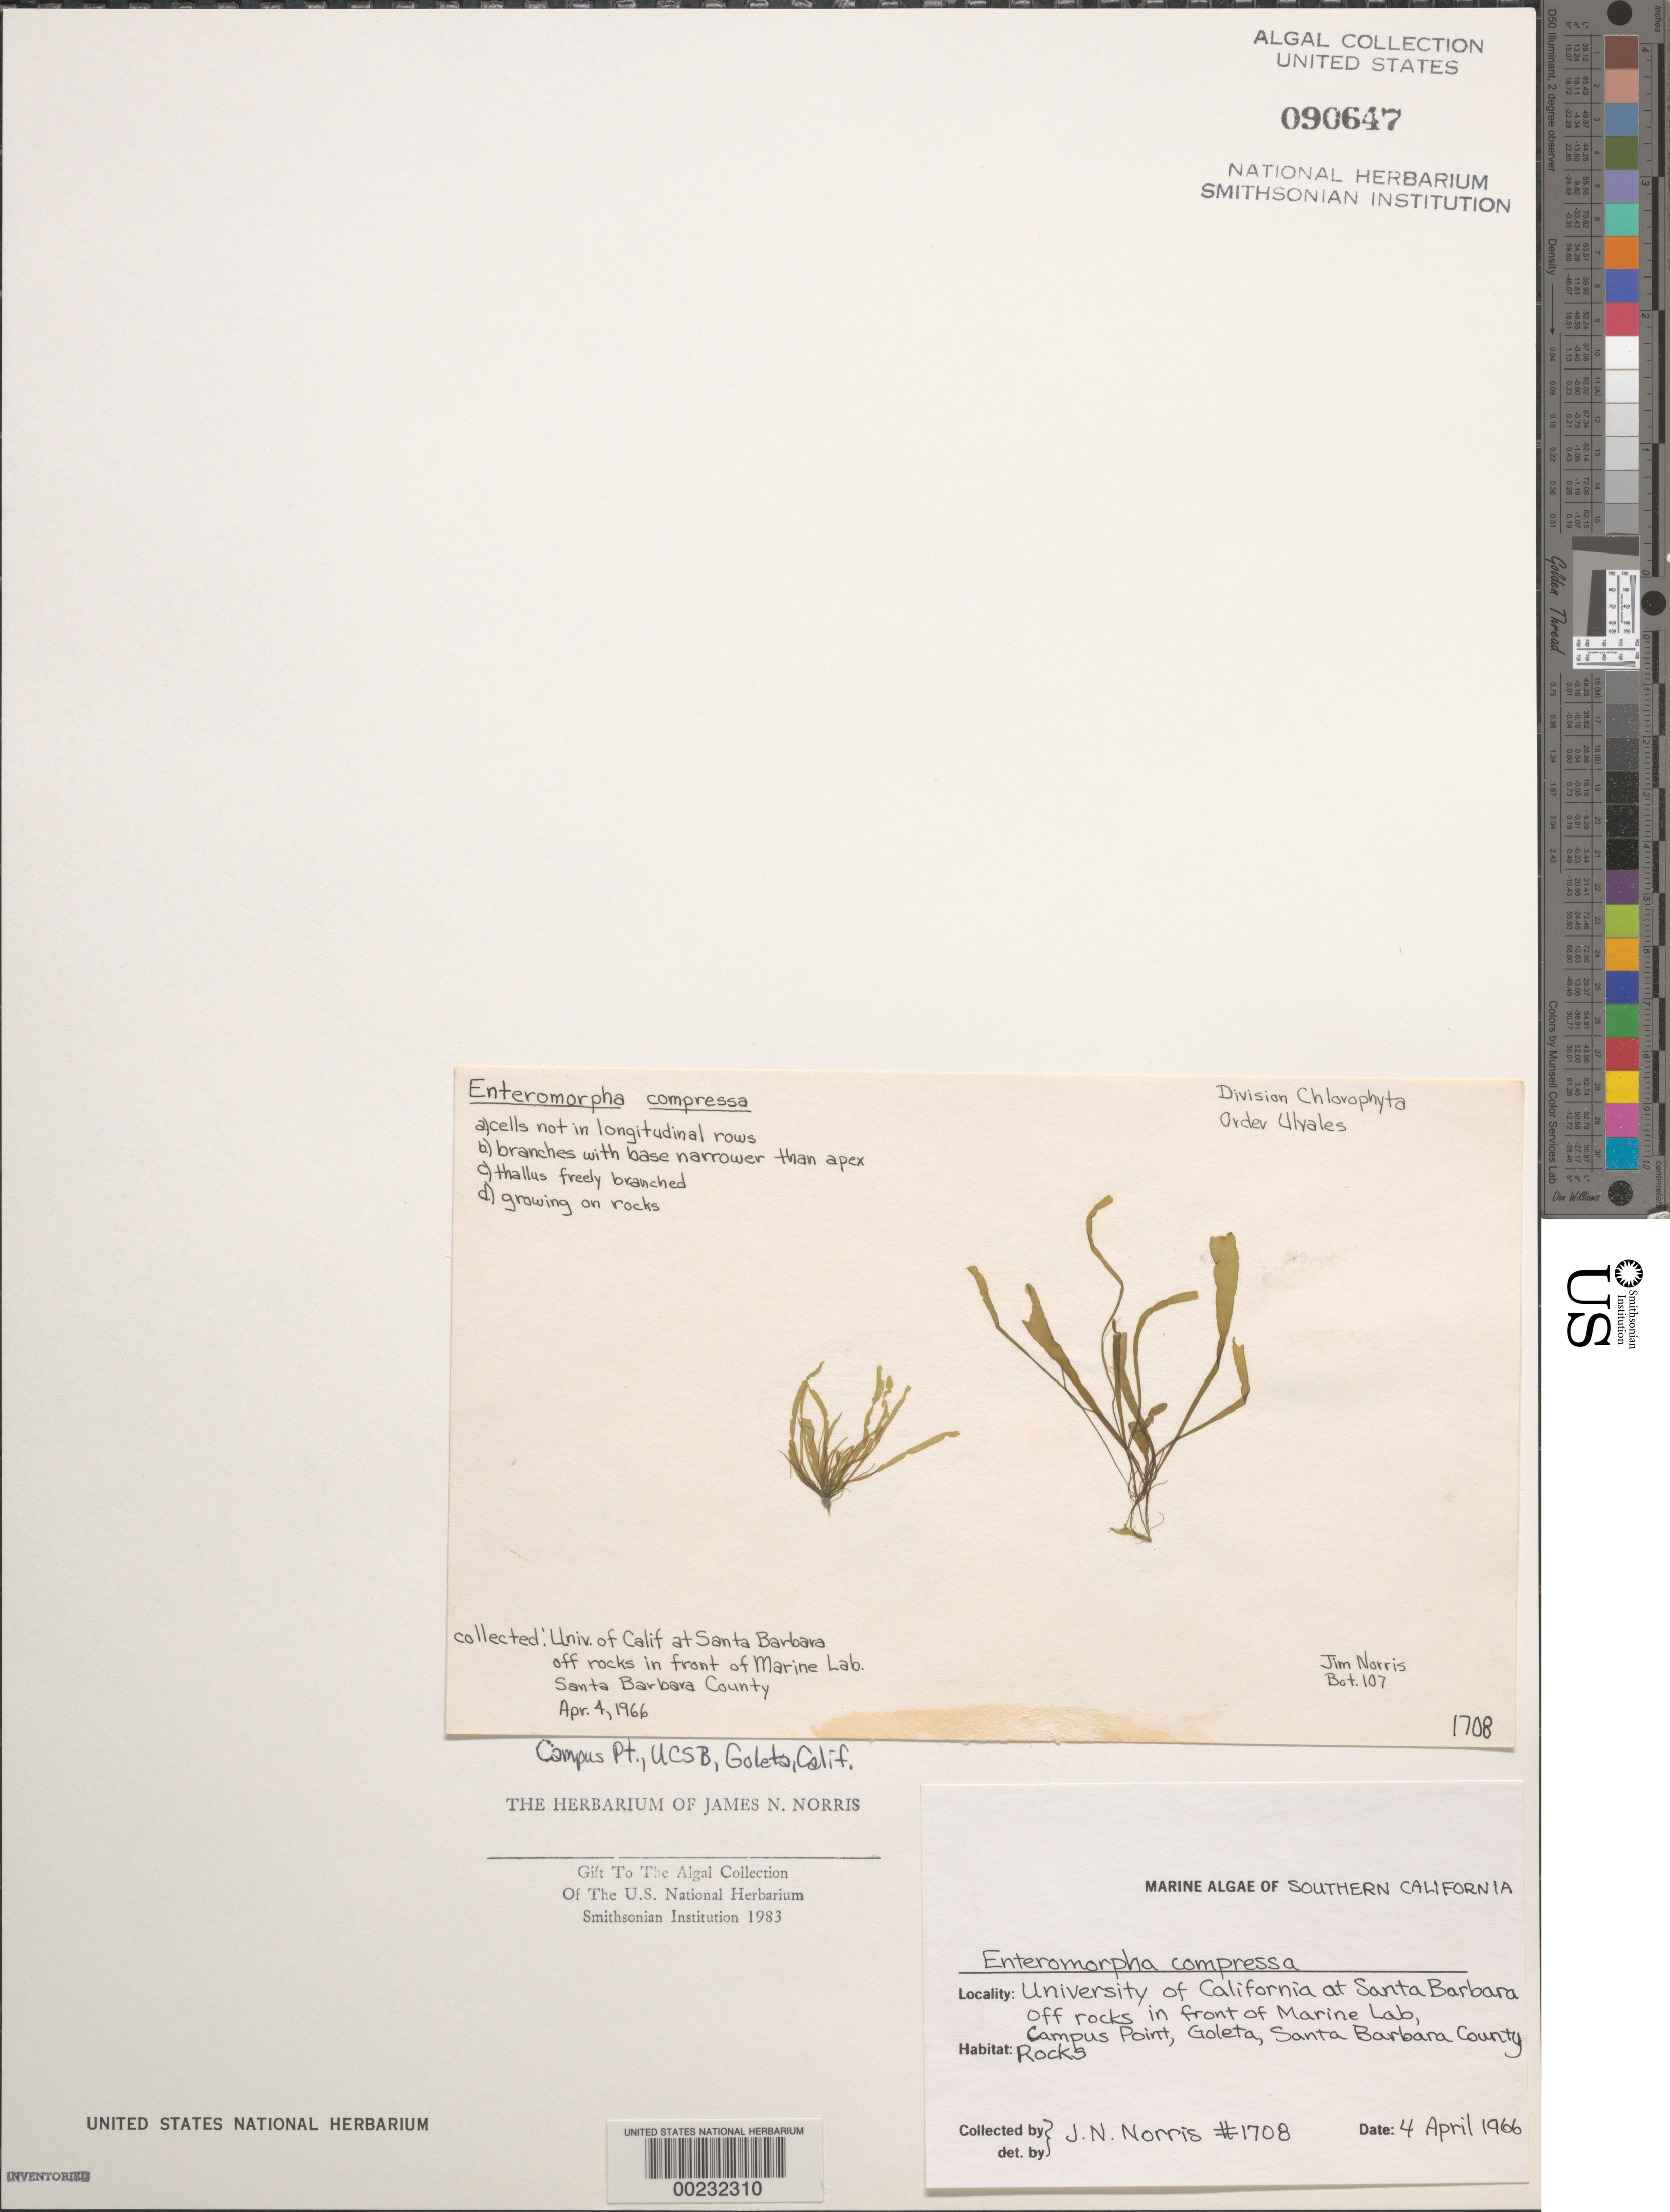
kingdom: Plantae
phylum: Chlorophyta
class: Ulvophyceae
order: Ulvales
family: Ulvaceae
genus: Ulva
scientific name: Ulva compressa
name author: L.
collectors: J. N. Norris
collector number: JN-1708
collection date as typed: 04 Apr 1966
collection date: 1966-04-04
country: United States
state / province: California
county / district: Santa Barbara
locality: Campus Point, Goleta, University of California Santa Barbara marine laboratory shore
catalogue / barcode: US 90647